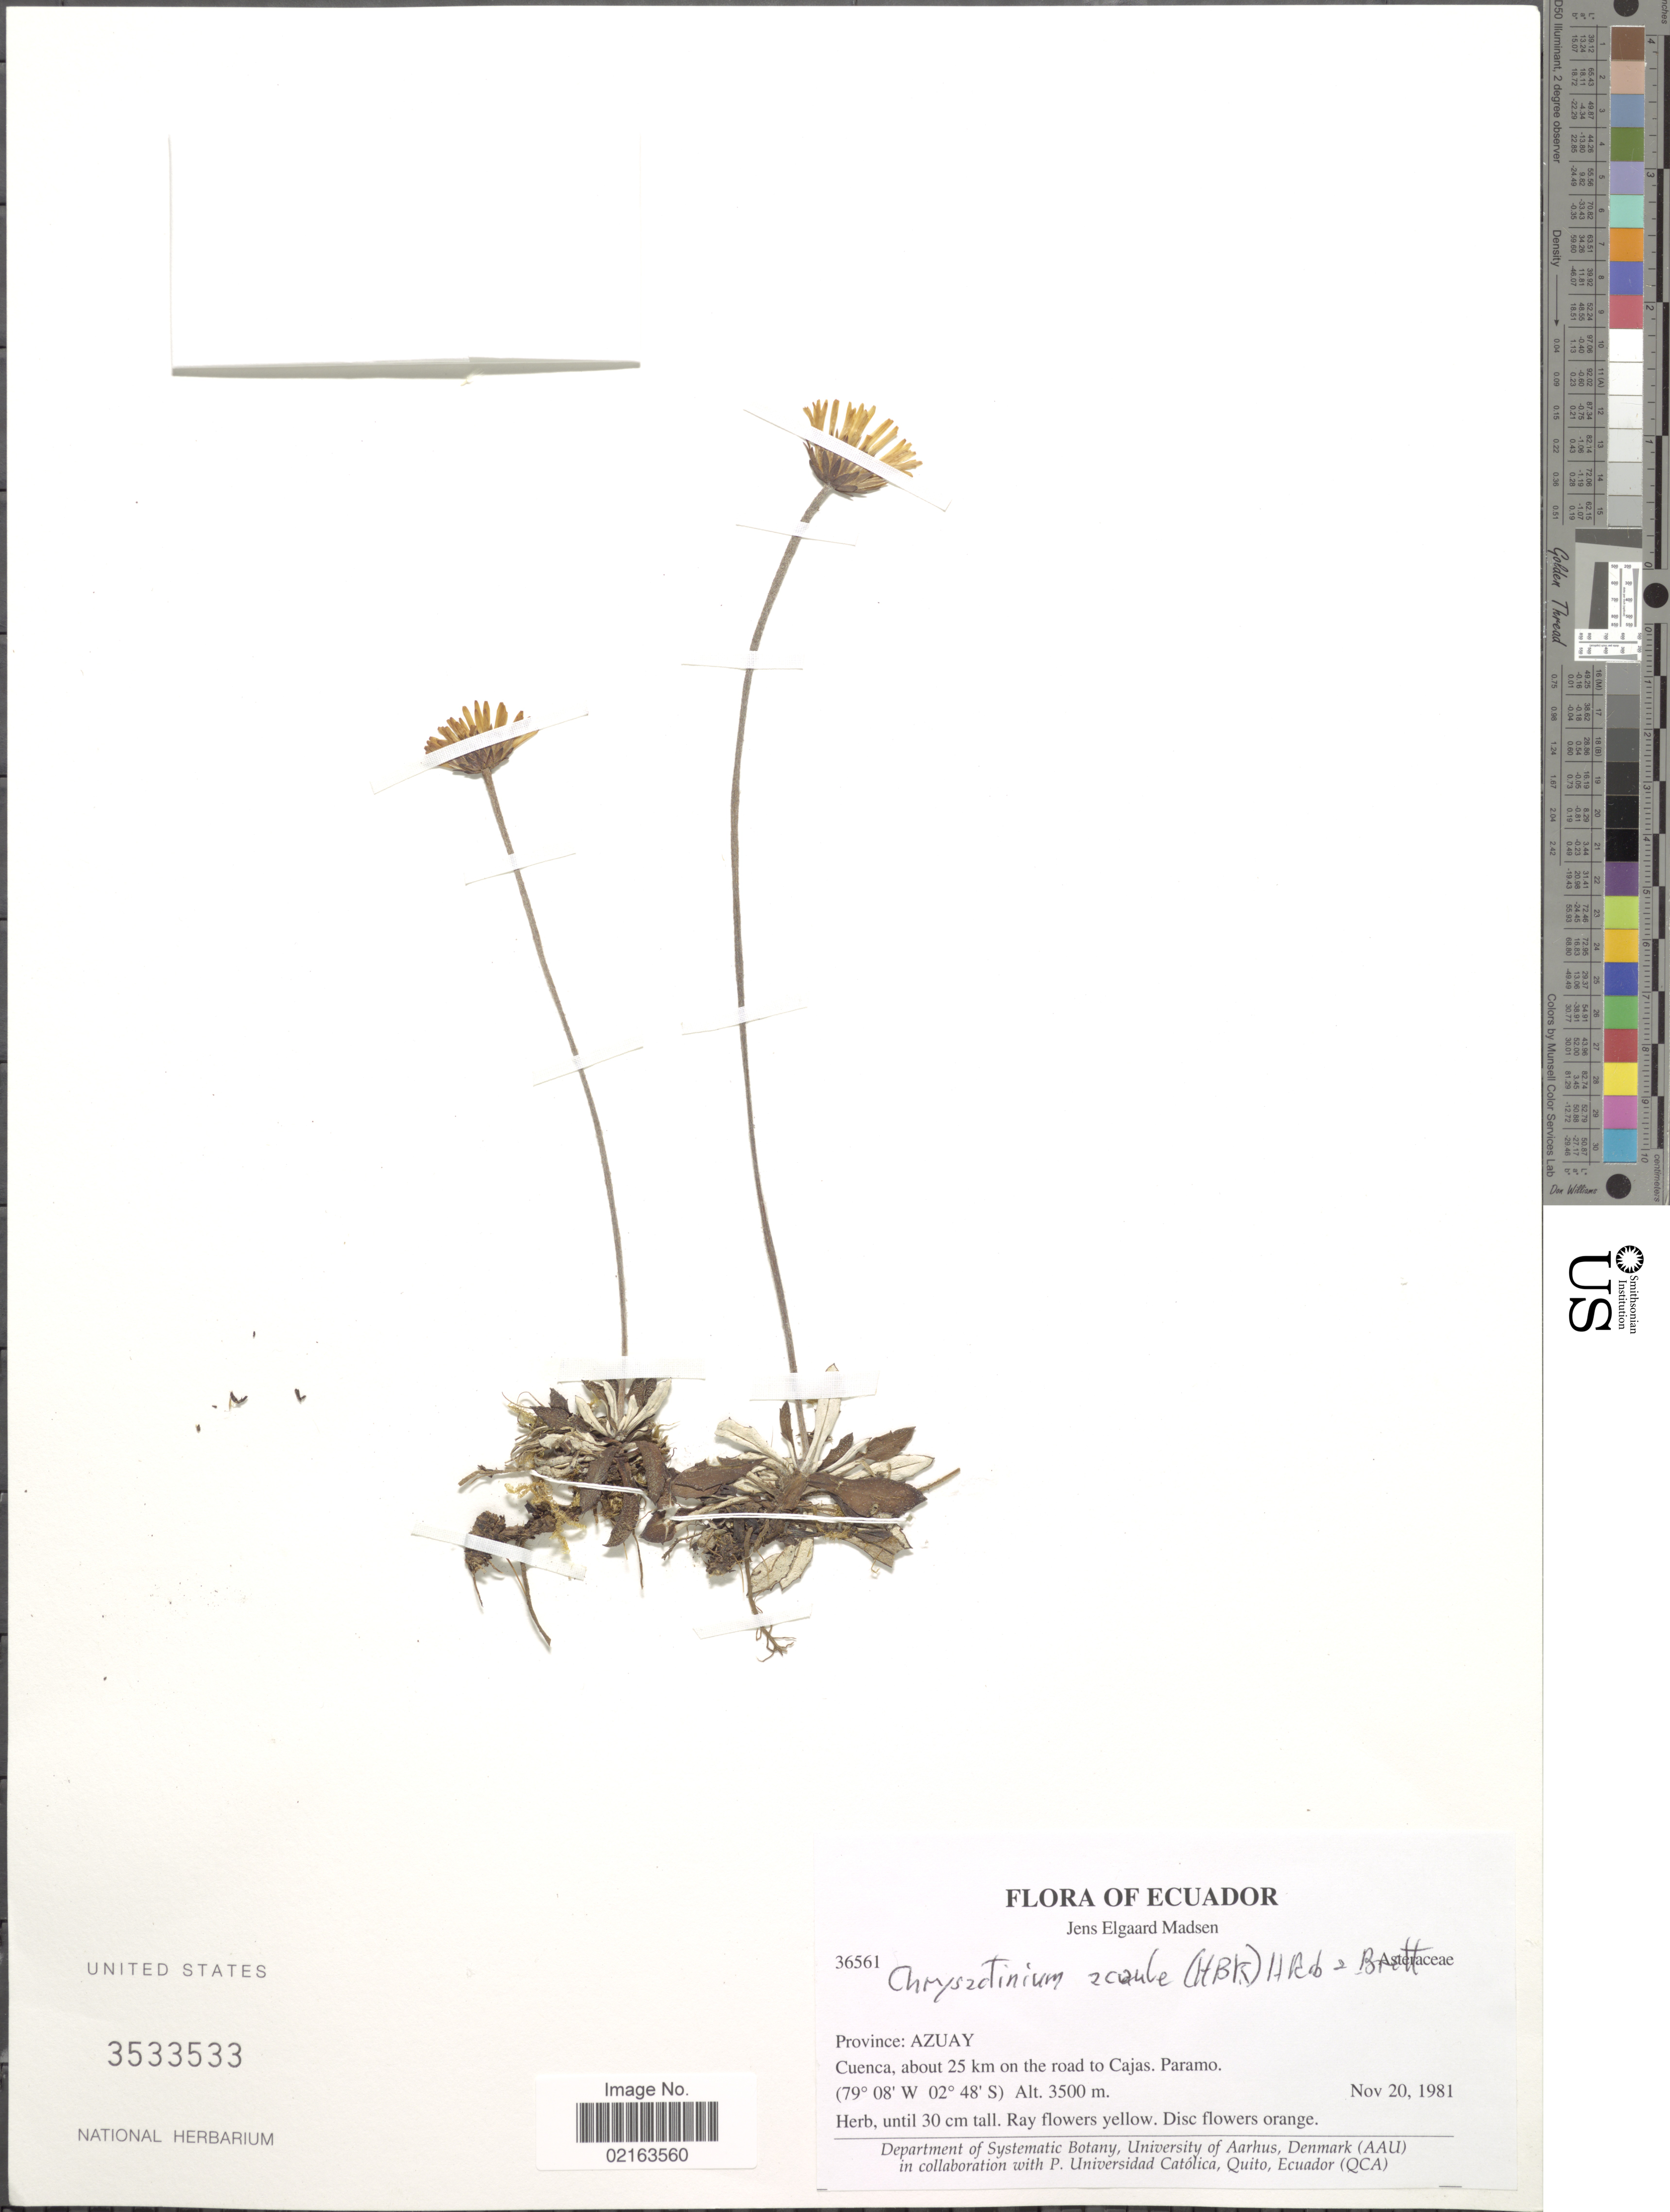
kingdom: Plantae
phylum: Tracheophyta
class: Magnoliopsida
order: Asterales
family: Asteraceae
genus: Chrysactinium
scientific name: Chrysactinium acaule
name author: (Kunth) Wedd.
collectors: J. E. Madsen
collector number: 36561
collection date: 1981-11-20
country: Ecuador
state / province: Azuay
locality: Province: Azuay. Cuenca, about 25 km on the road to Cajas. Paramo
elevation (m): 3500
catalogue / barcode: US 3533533